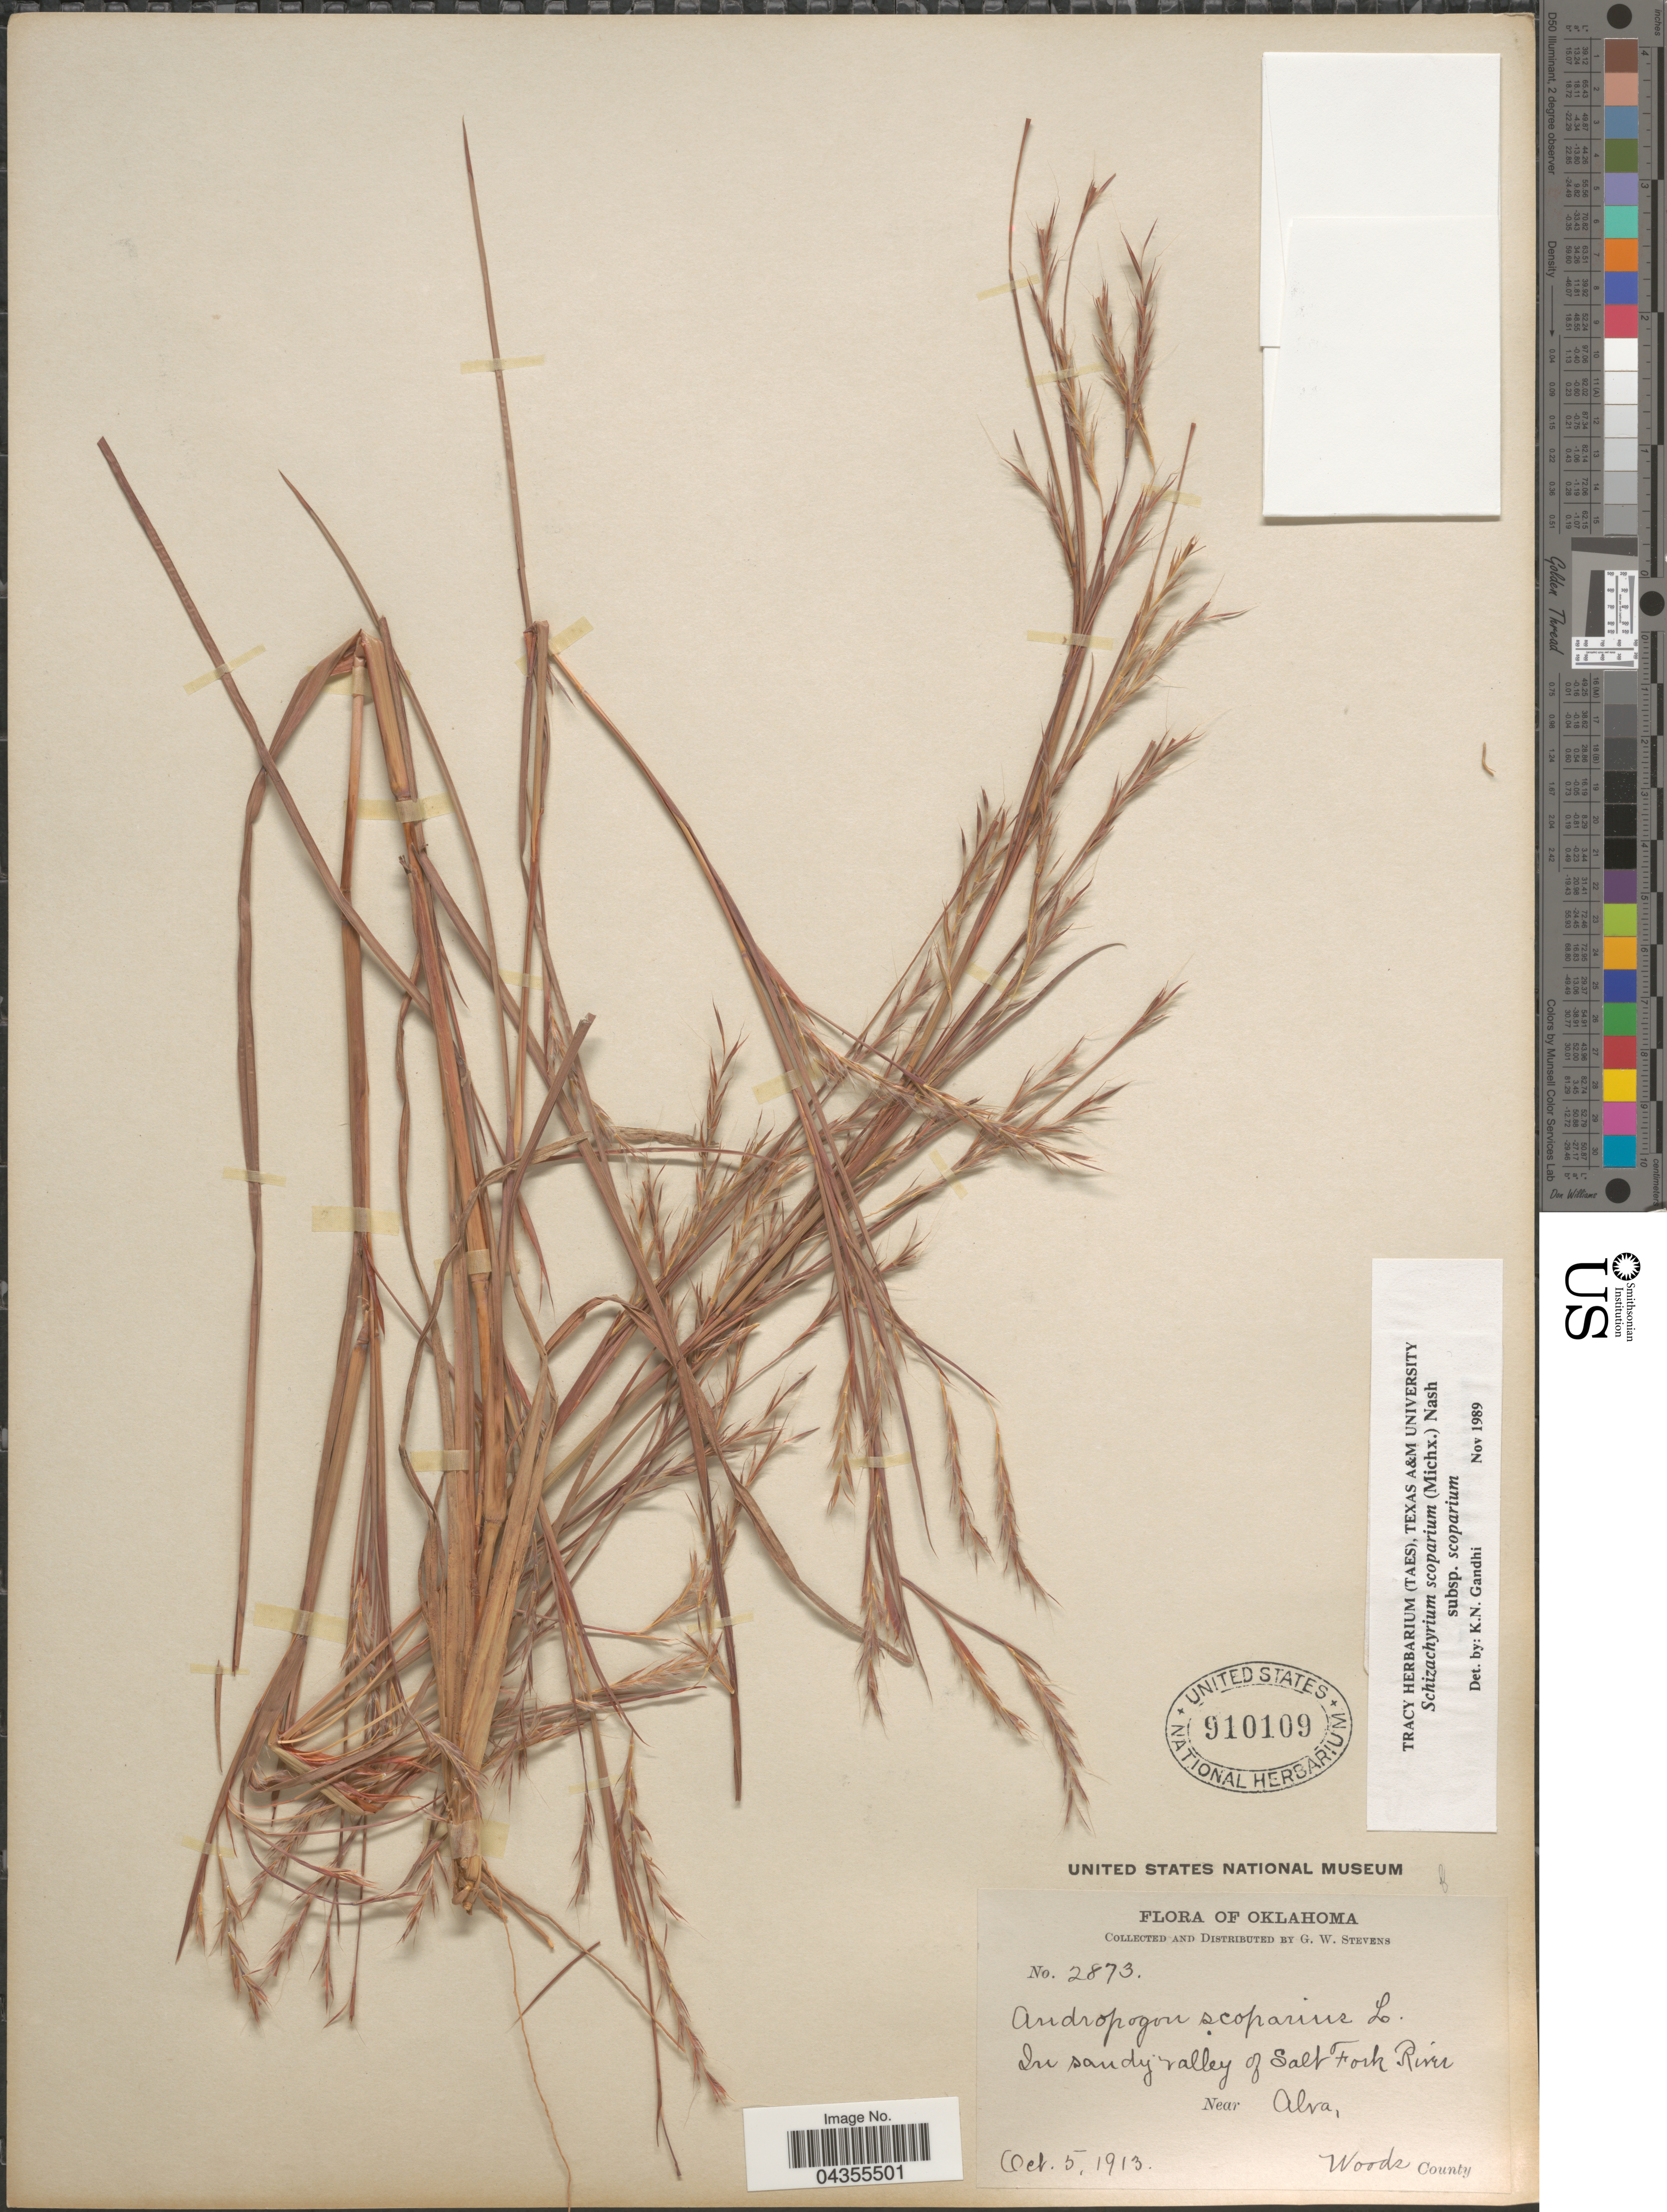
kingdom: Plantae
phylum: Tracheophyta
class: Liliopsida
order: Poales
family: Poaceae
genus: Schizachyrium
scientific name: Schizachyrium scoparium var. scoparium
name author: (Michx.) Nash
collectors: G. W. Stevens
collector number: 2873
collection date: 1913-10-05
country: United States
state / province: Oklahoma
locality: In sandy valley of Salt Fork River. Near Alva, Woods County.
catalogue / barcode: US 910109